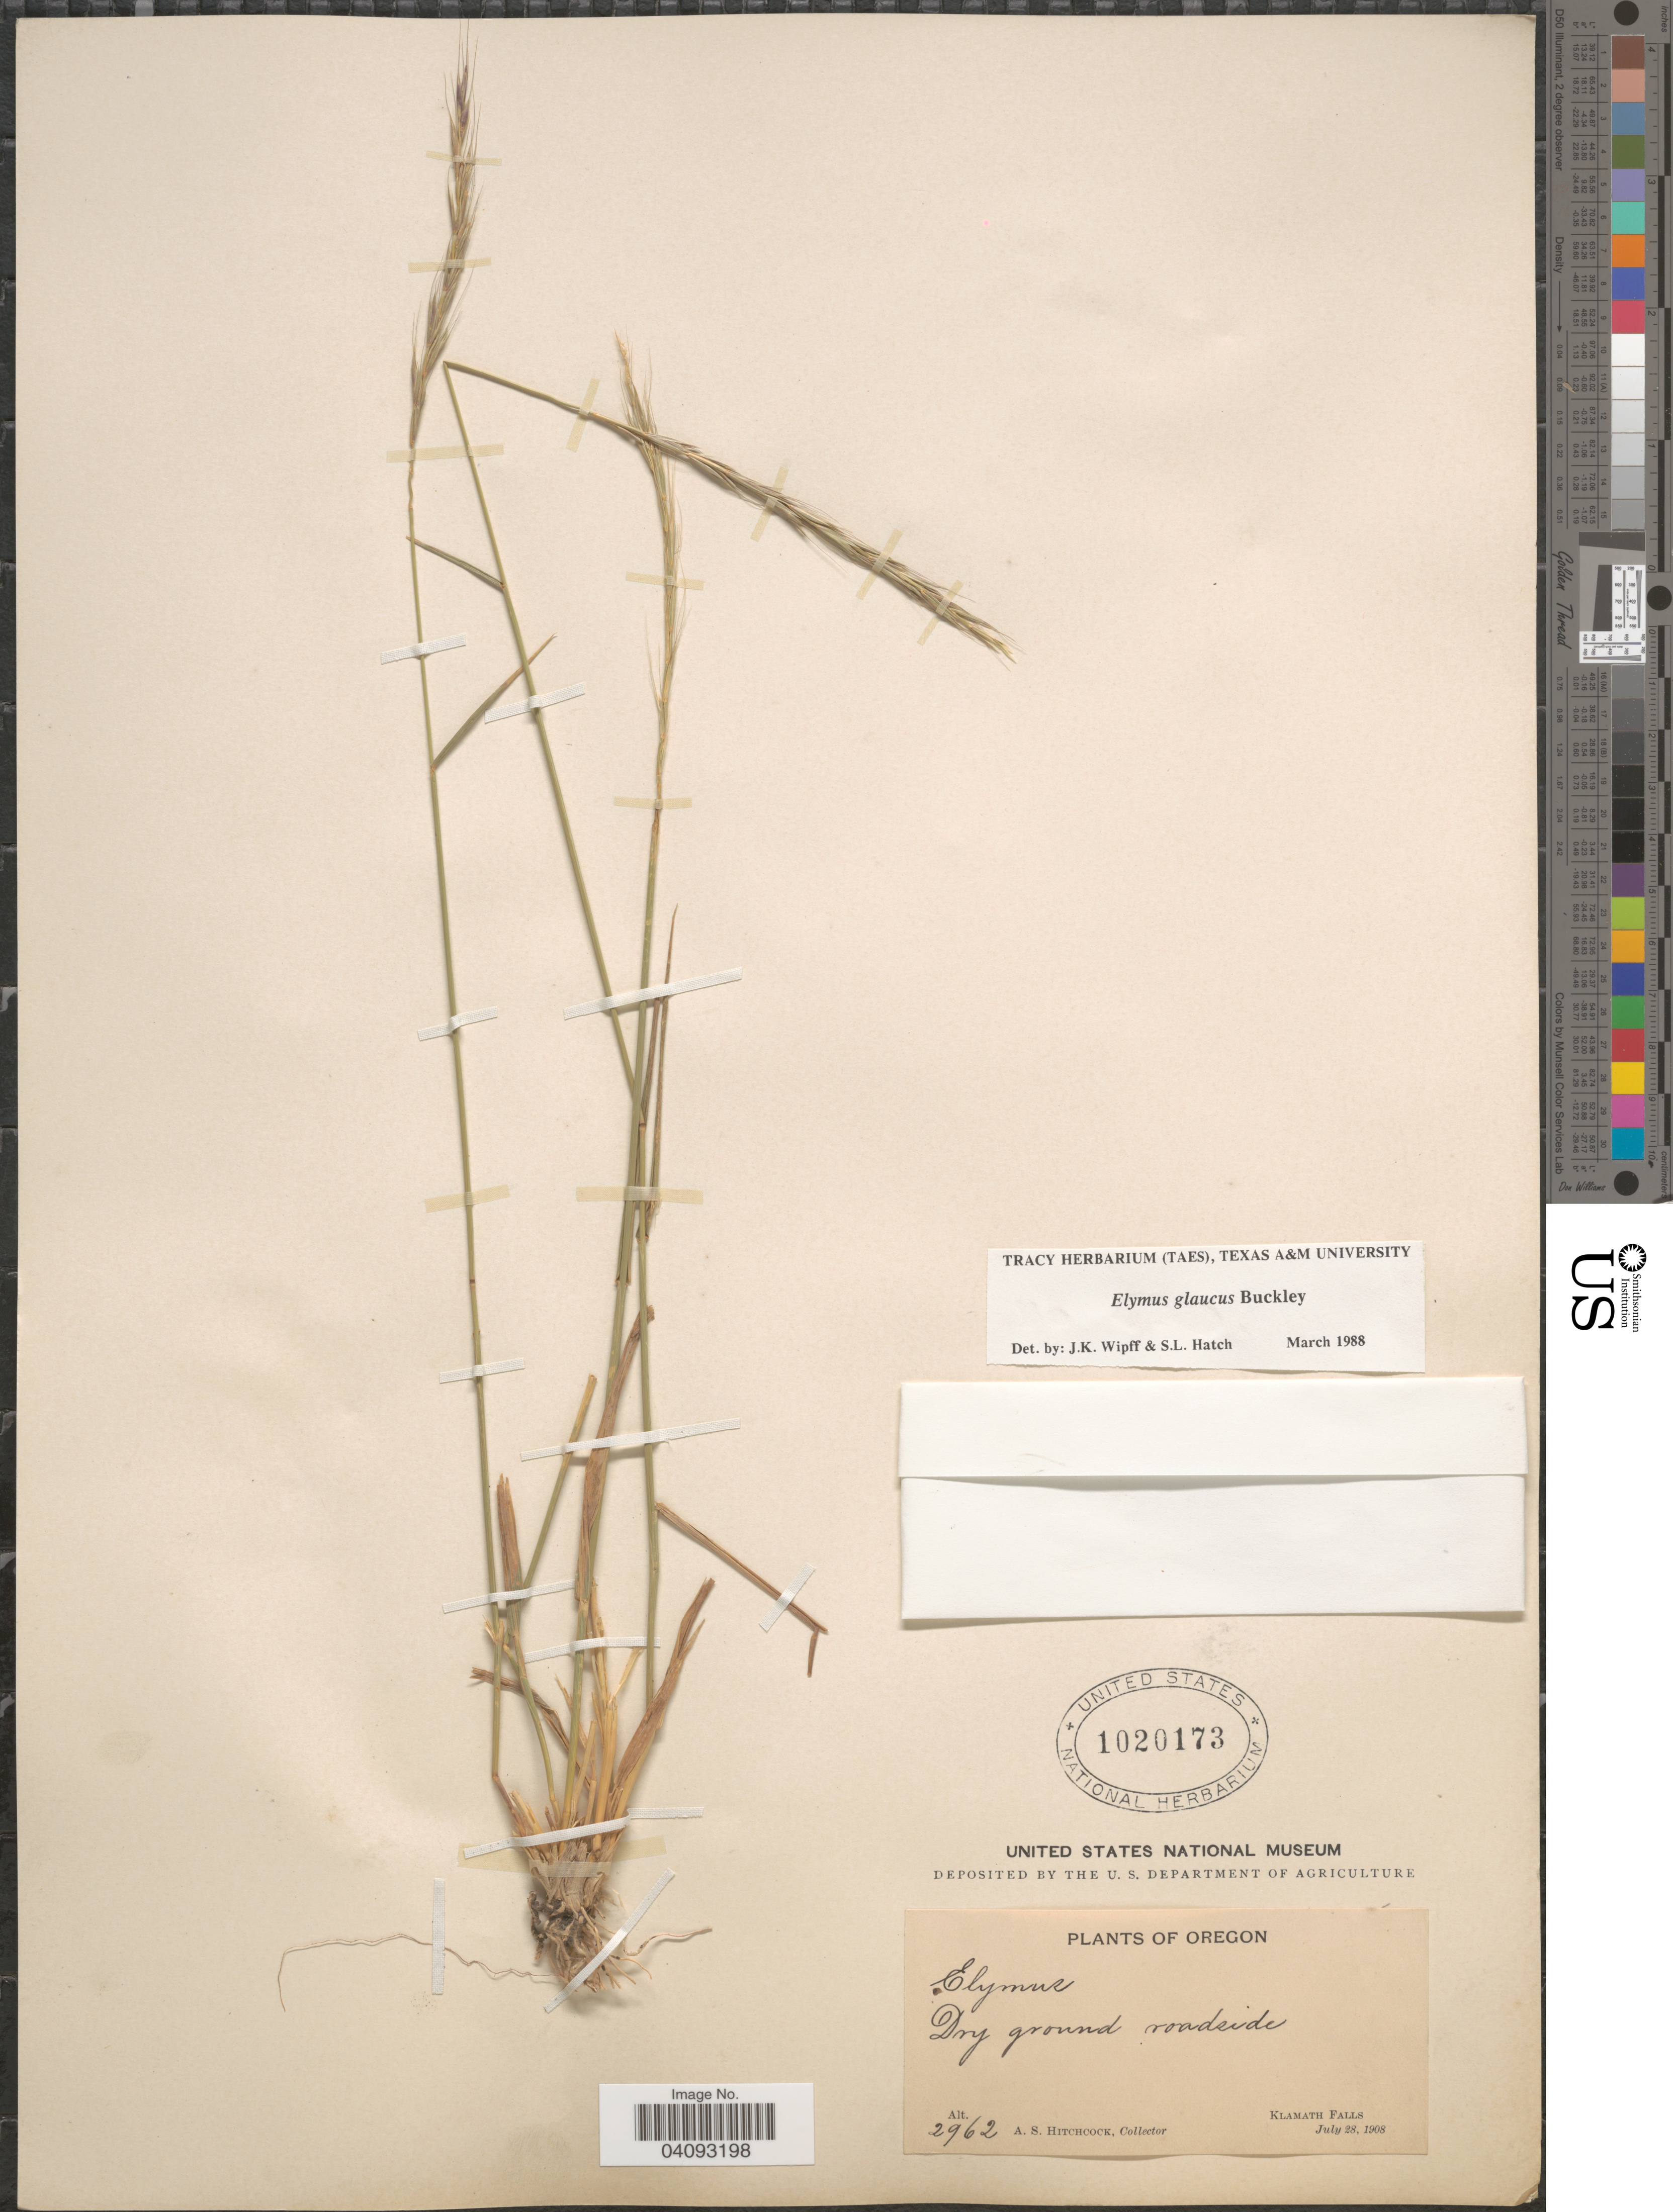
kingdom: Plantae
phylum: Tracheophyta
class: Liliopsida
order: Poales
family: Poaceae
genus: Elymus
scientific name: Elymus glaucus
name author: Buckley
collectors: A. S. Hitchcock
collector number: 2962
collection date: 1908-07-28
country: United States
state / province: Oregon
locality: Dry ground roadside. Klamath Falls.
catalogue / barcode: US 1020173